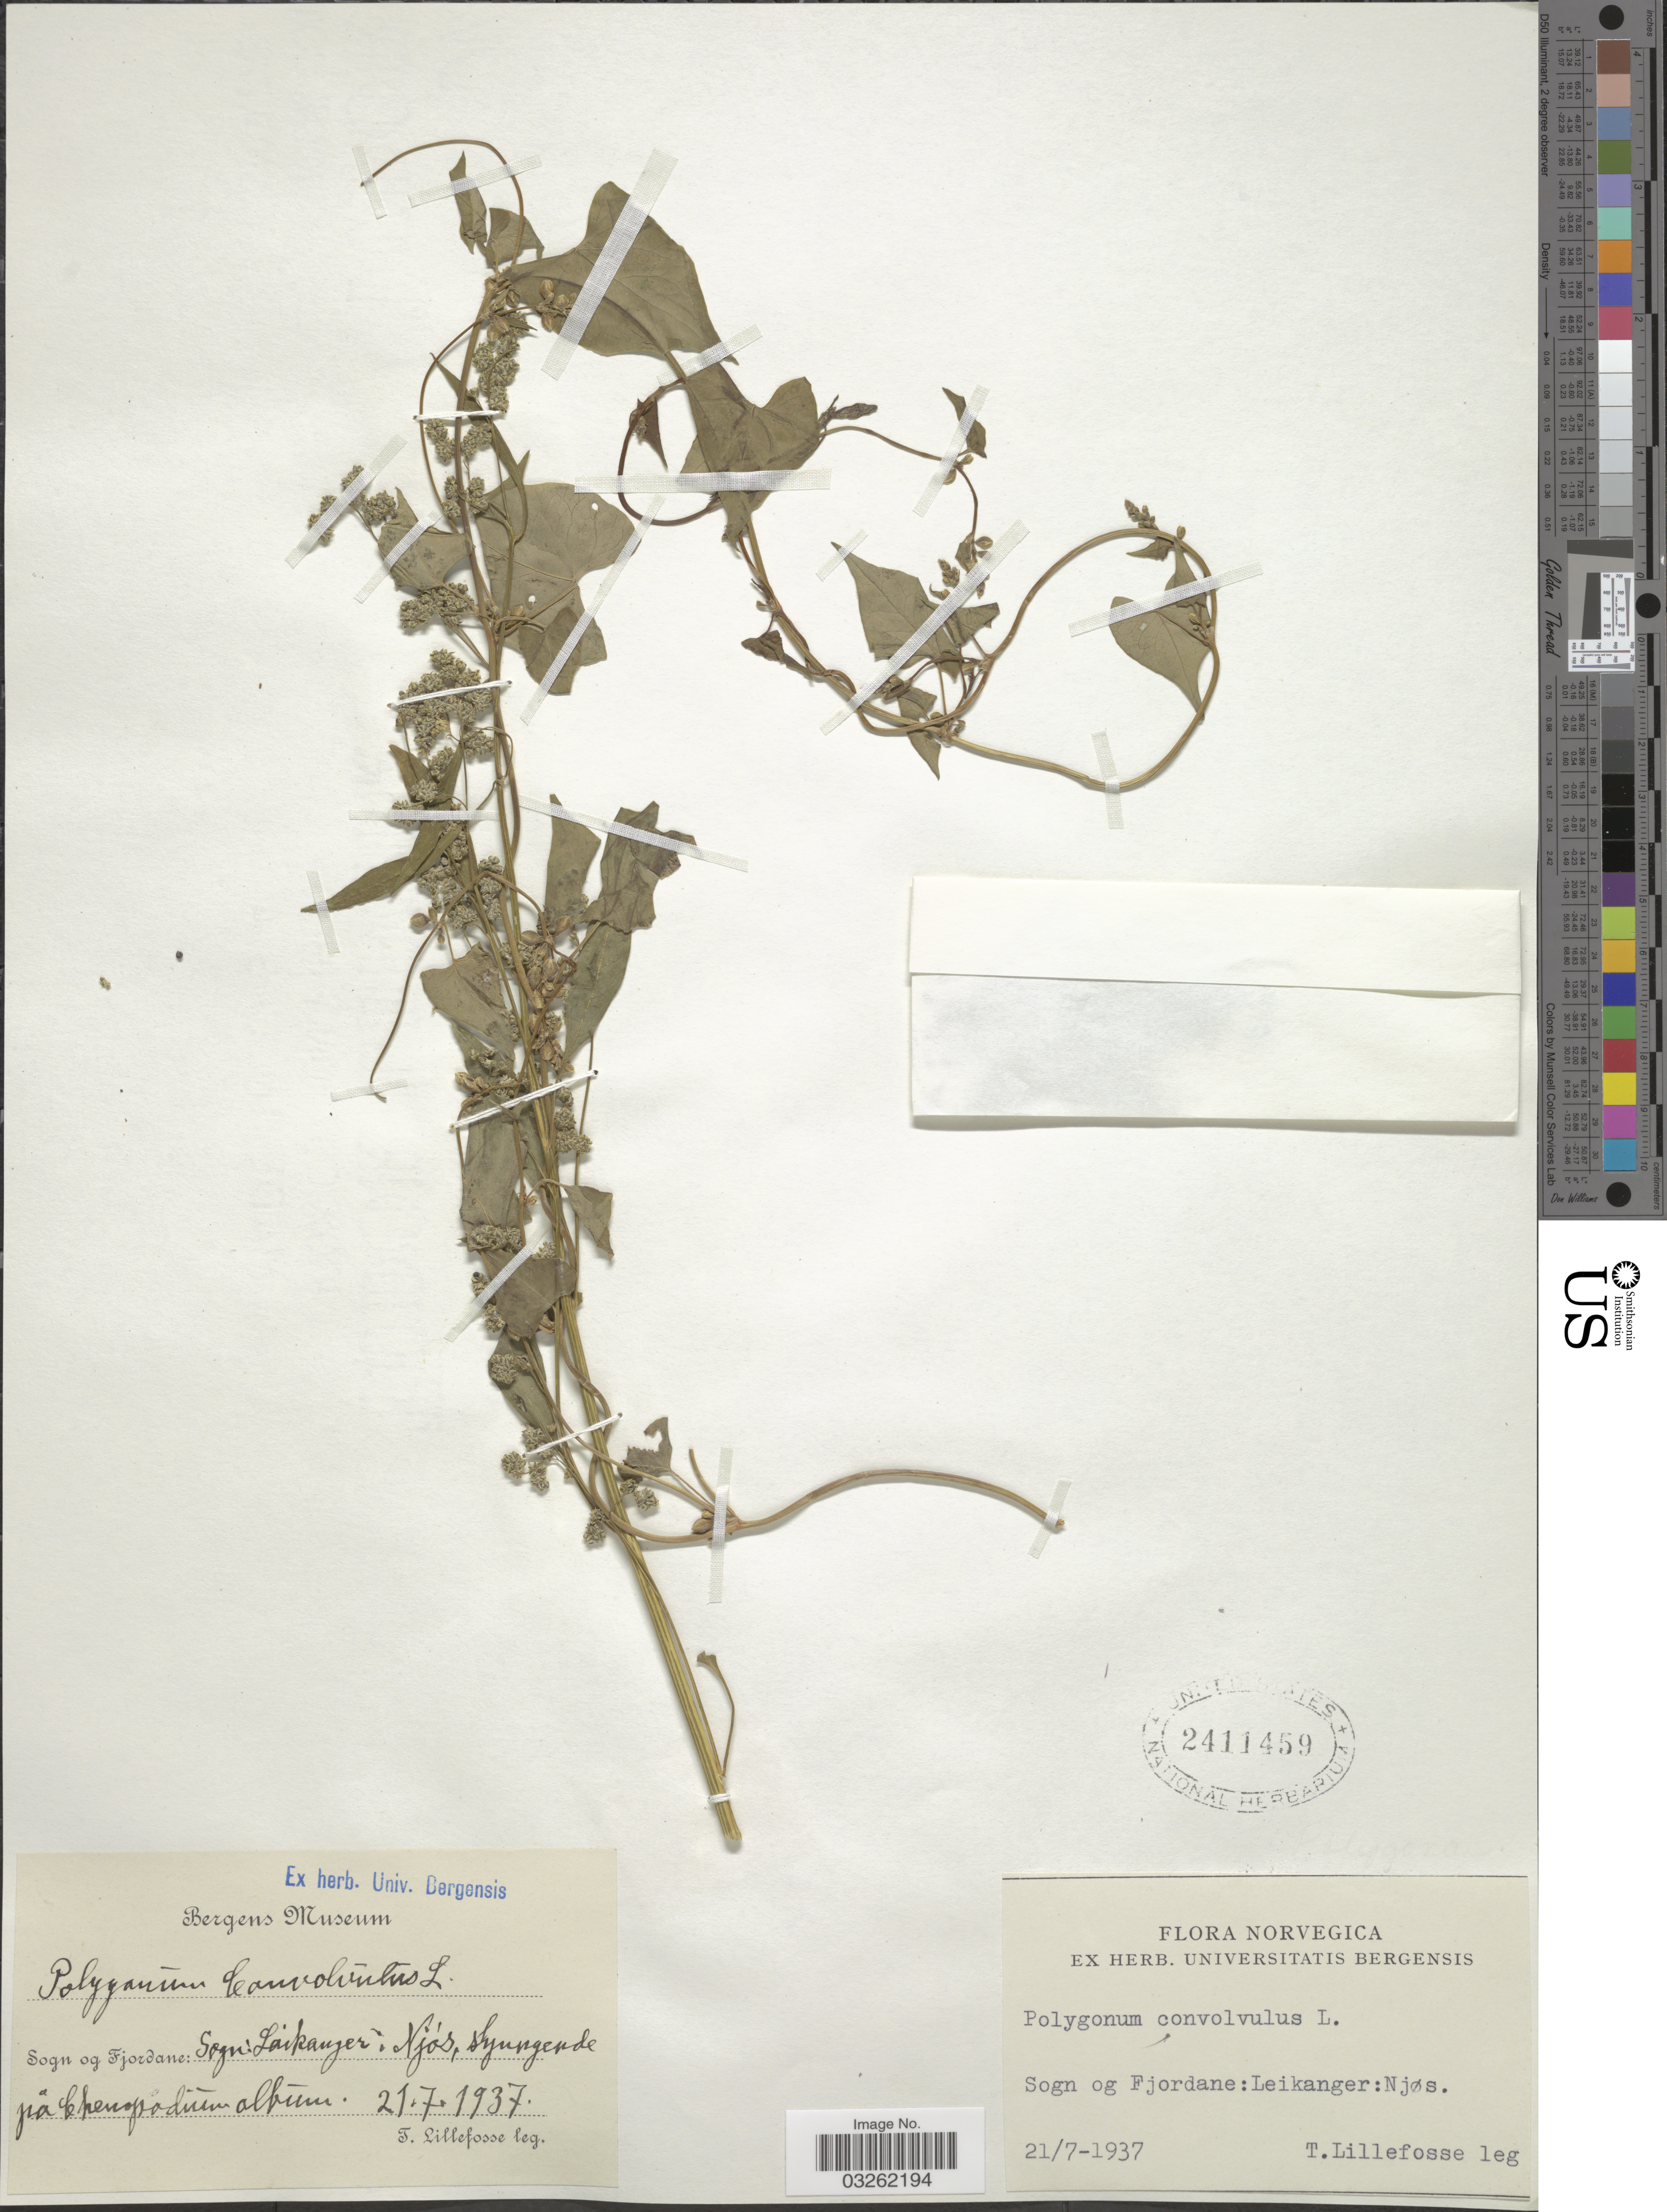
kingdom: Plantae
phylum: Tracheophyta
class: Magnoliopsida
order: Caryophyllales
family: Polygonaceae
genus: Fallopia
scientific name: Fallopia convolvulus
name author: (L.) Á. Löve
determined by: Strong, M. T., (US), Smithsonian Institution - National Museum of Natural History (UNITED STATES)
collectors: T. Lillefosse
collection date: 1937-07-21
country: Norway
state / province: Sogn og Fjordane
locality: Sogn: Leikanger: Njøs.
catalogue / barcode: US 2411459